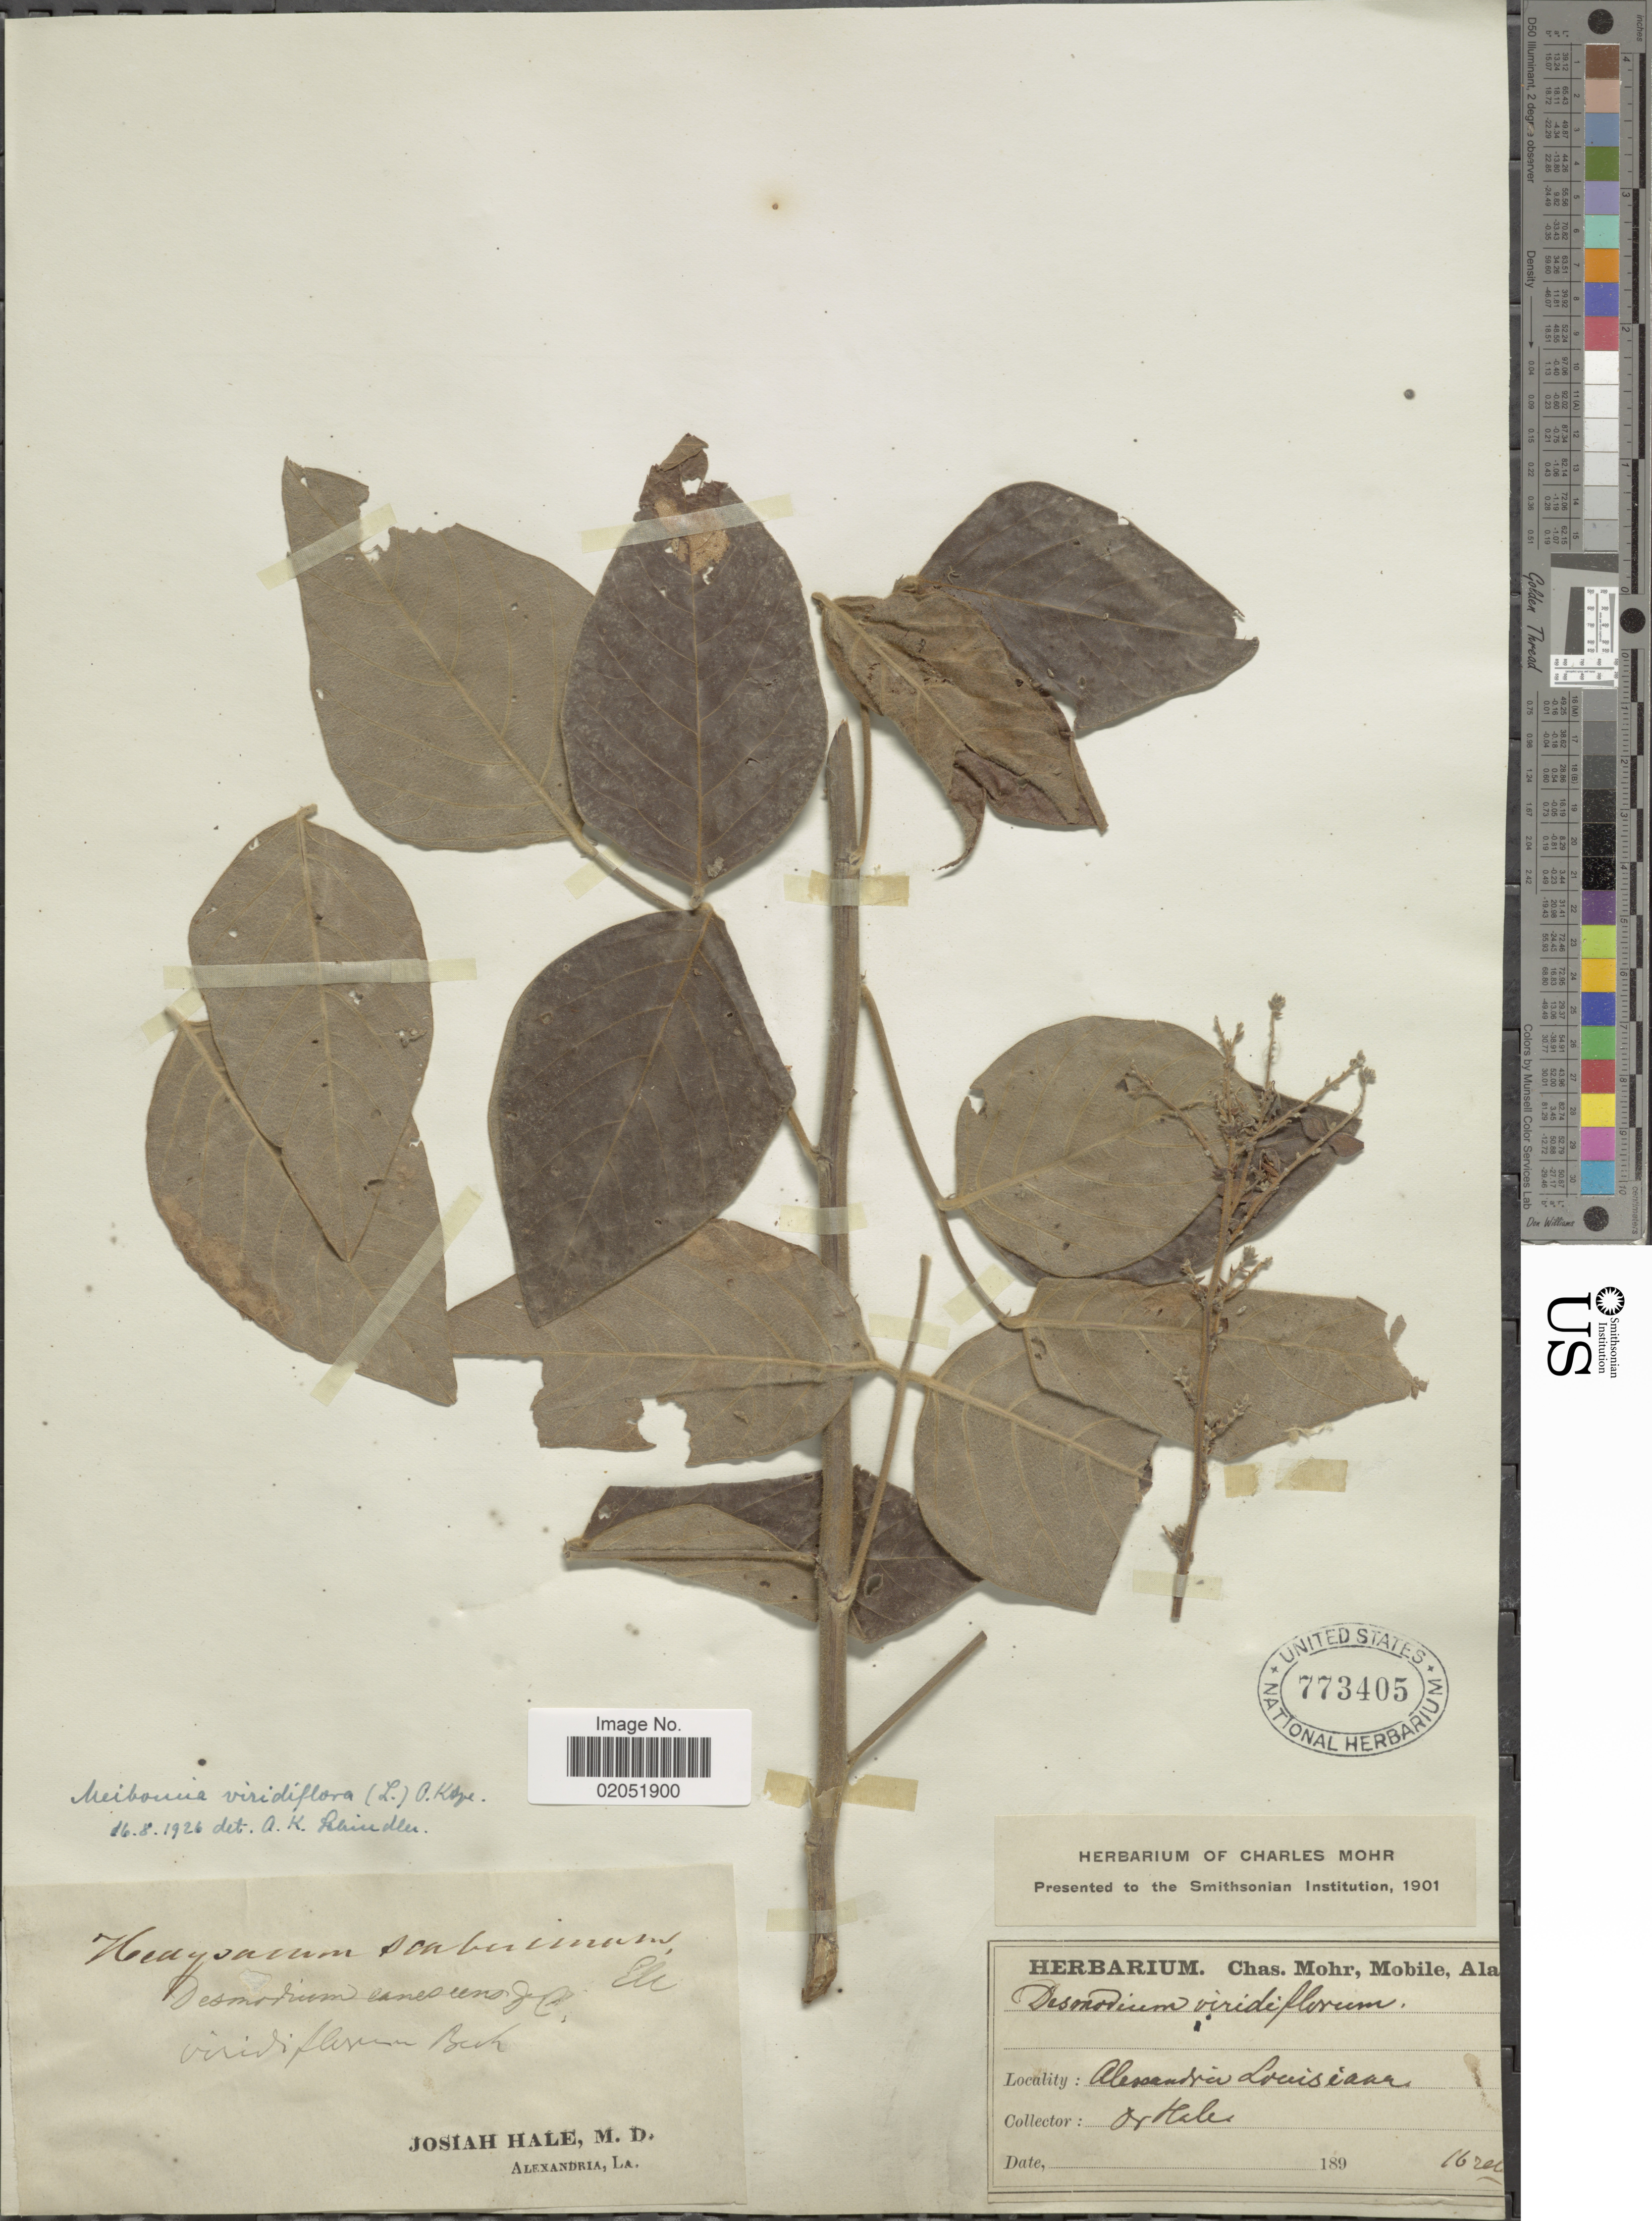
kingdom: Plantae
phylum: Tracheophyta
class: Magnoliopsida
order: Fabales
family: Fabaceae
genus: Desmodium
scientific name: Desmodium viridiflorum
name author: (L.) DC.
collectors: J. Hale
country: United States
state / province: Louisiana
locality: Alexandria Louisiana.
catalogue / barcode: US 773405